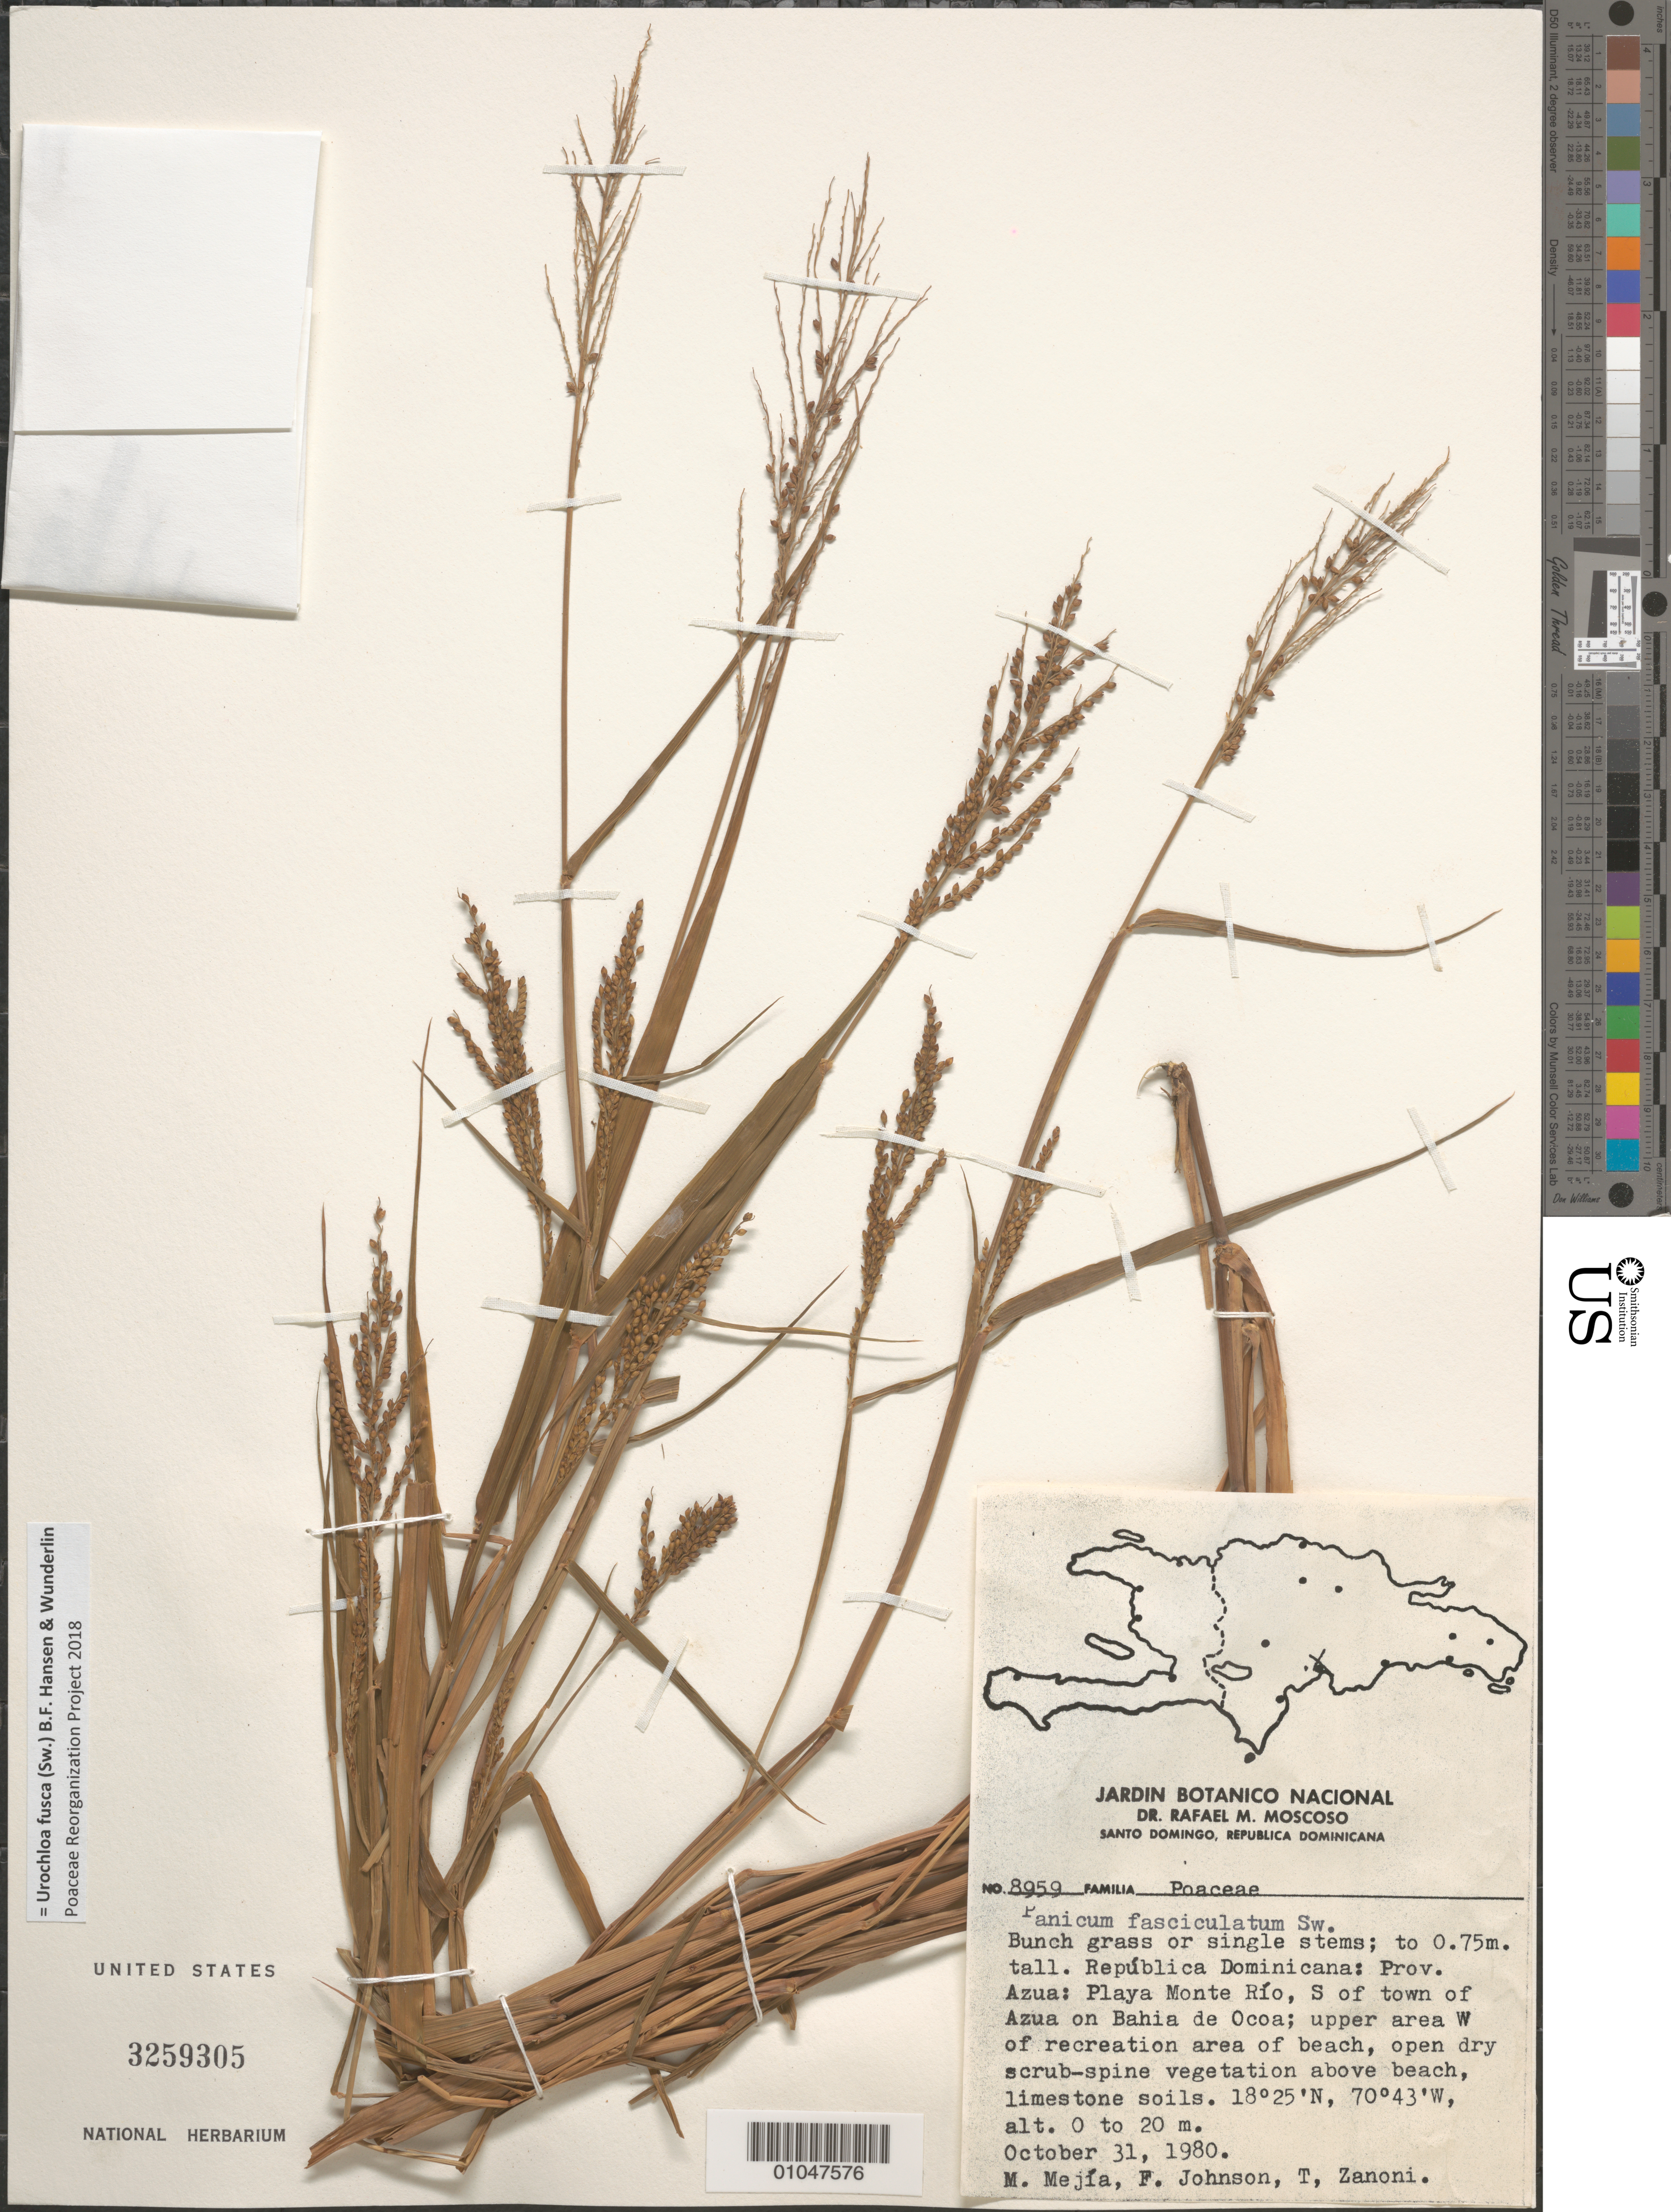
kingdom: Plantae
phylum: Tracheophyta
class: Liliopsida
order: Poales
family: Poaceae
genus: Panicum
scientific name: Panicum fasciculatum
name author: Sw.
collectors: M. Mejia, F. W. Johnson & T. A. Zanoni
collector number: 8959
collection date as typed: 31 Oct 1980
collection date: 1980-10-31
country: Dominican Republic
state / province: Azua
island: Hispaniola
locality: Playa Monte Rio, S of town of Azua on Bahia de Ocoa, upper area W of recreation area of beach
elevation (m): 0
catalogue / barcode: US 3259305